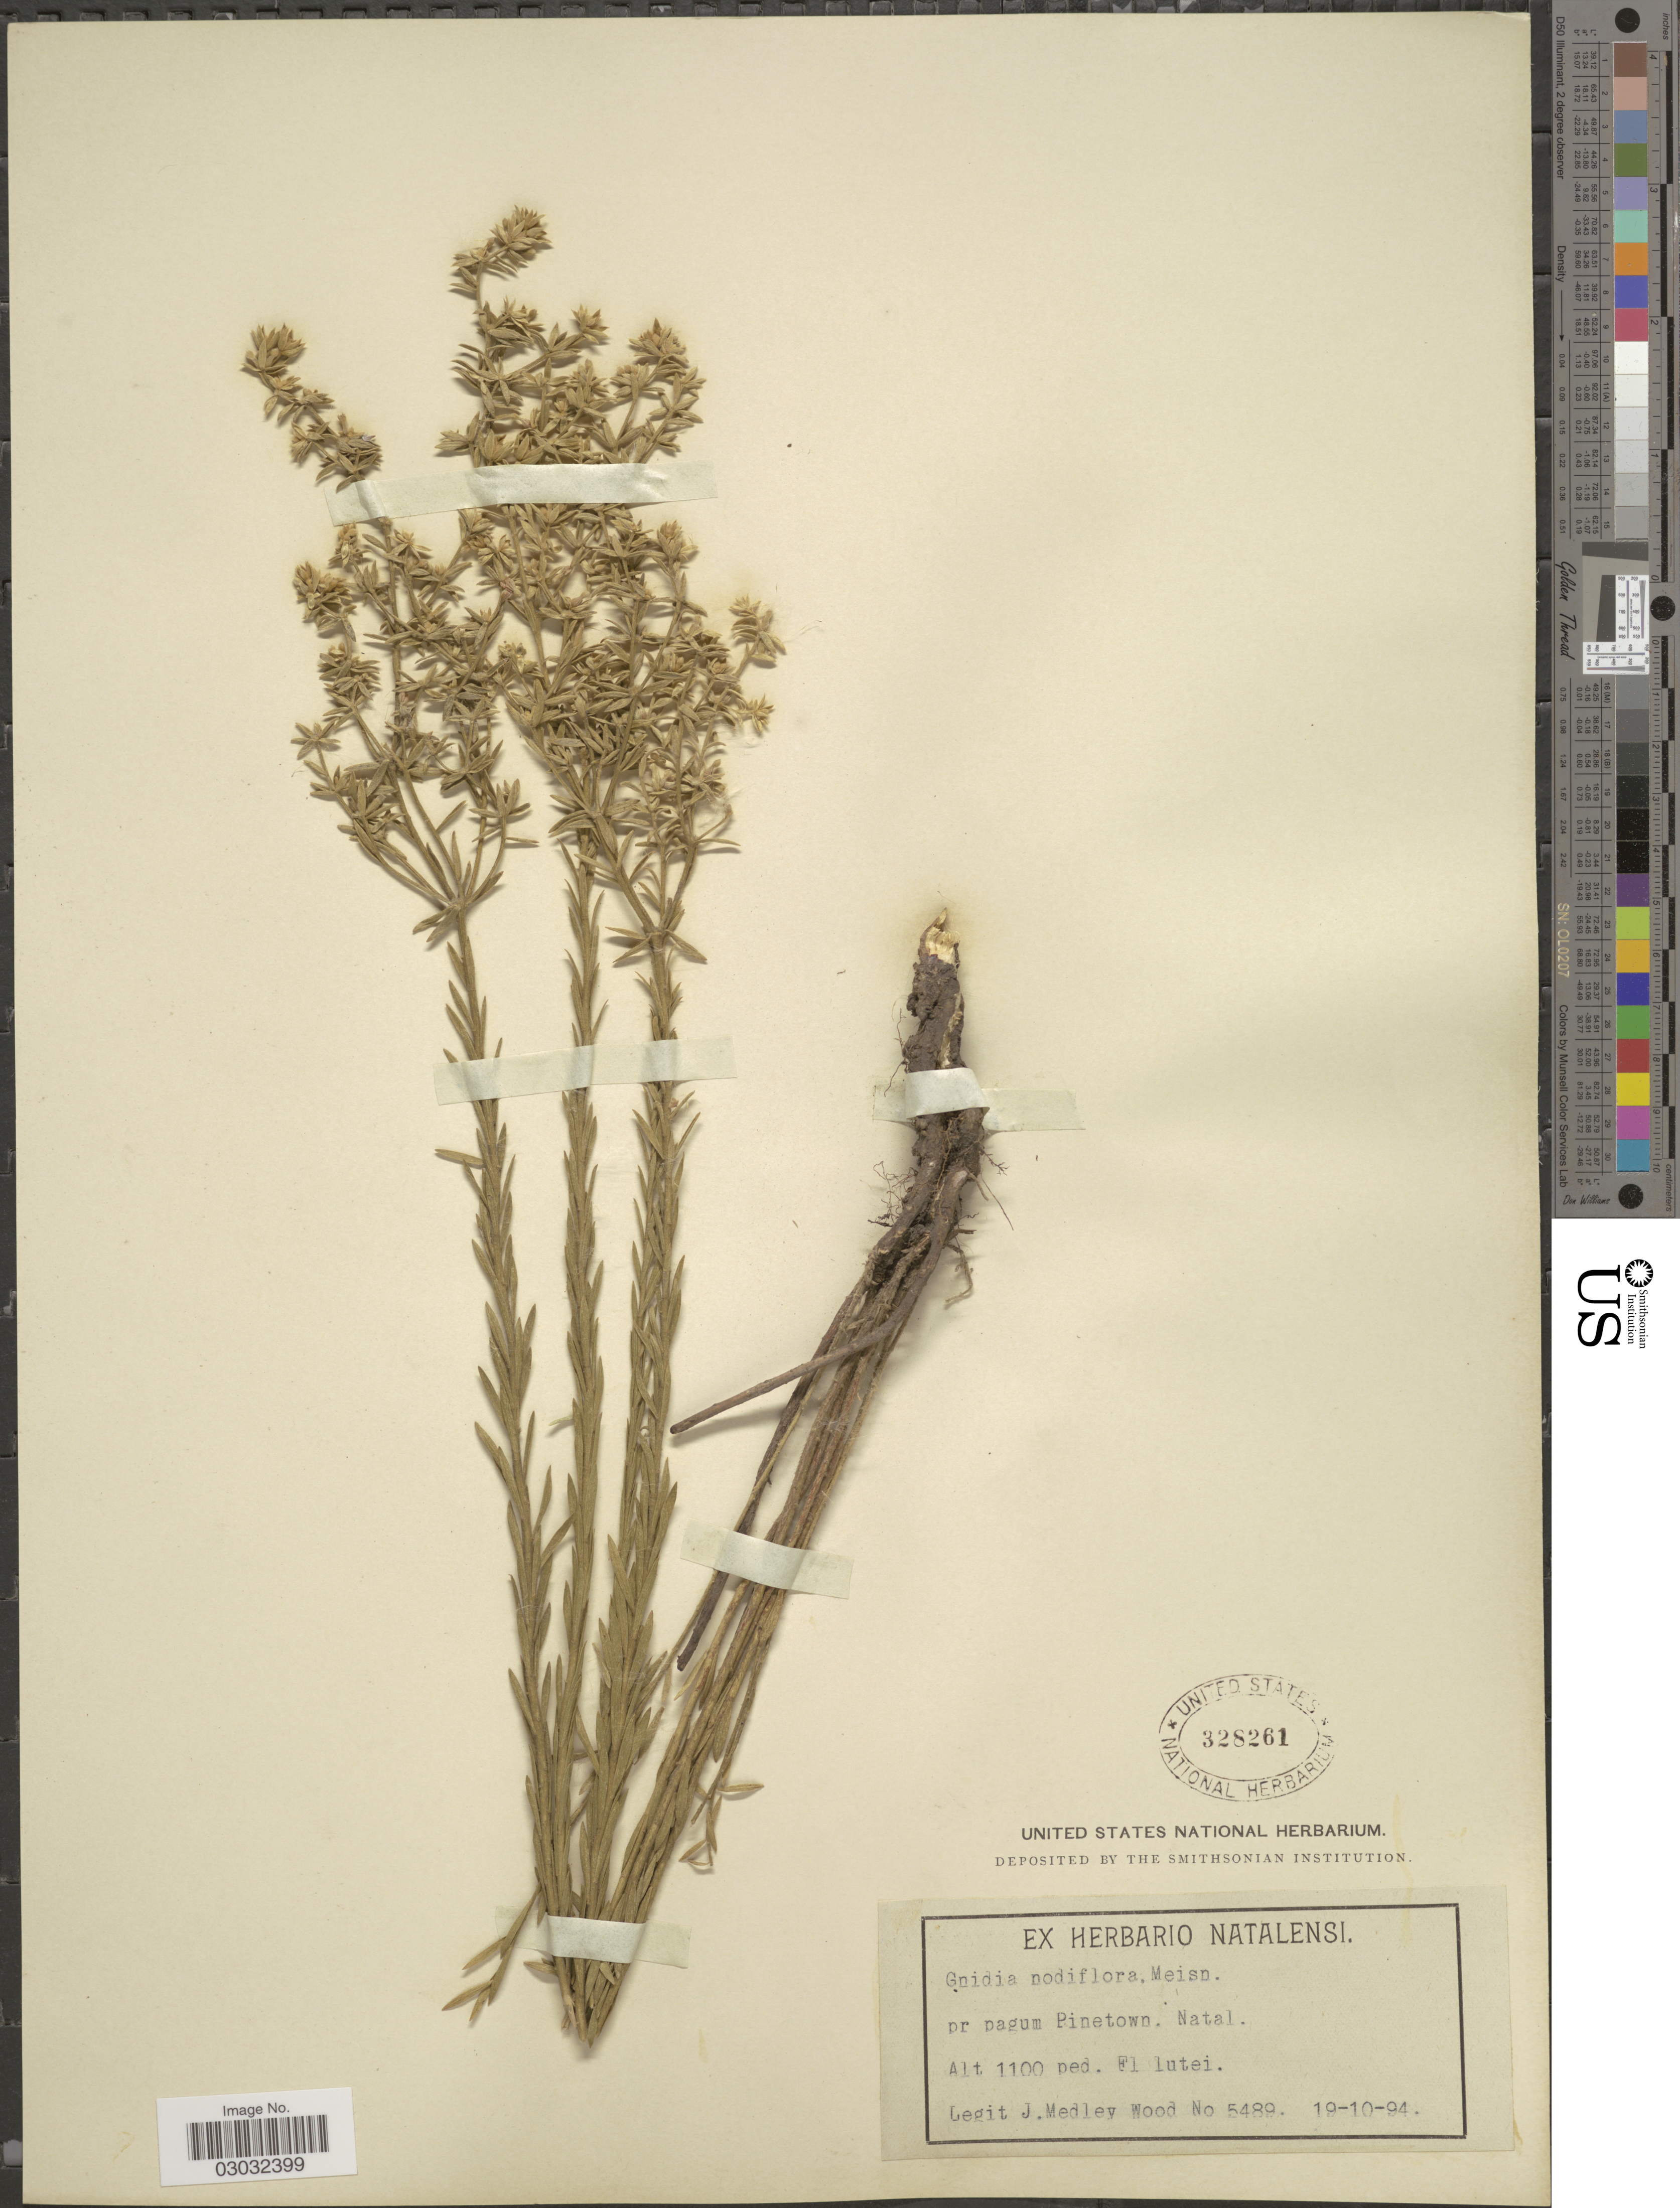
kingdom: Plantae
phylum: Tracheophyta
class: Magnoliopsida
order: Malvales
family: Thymelaeaceae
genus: Gnidia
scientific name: Gnidia nodiflora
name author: Meisn.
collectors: J. Medley Wood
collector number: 5489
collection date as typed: Transcribed d/m/y: 19/10/94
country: South Africa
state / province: KwaZulu-Natal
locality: Pr pagum Pinetown. Natal.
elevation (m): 335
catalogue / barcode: US 328261